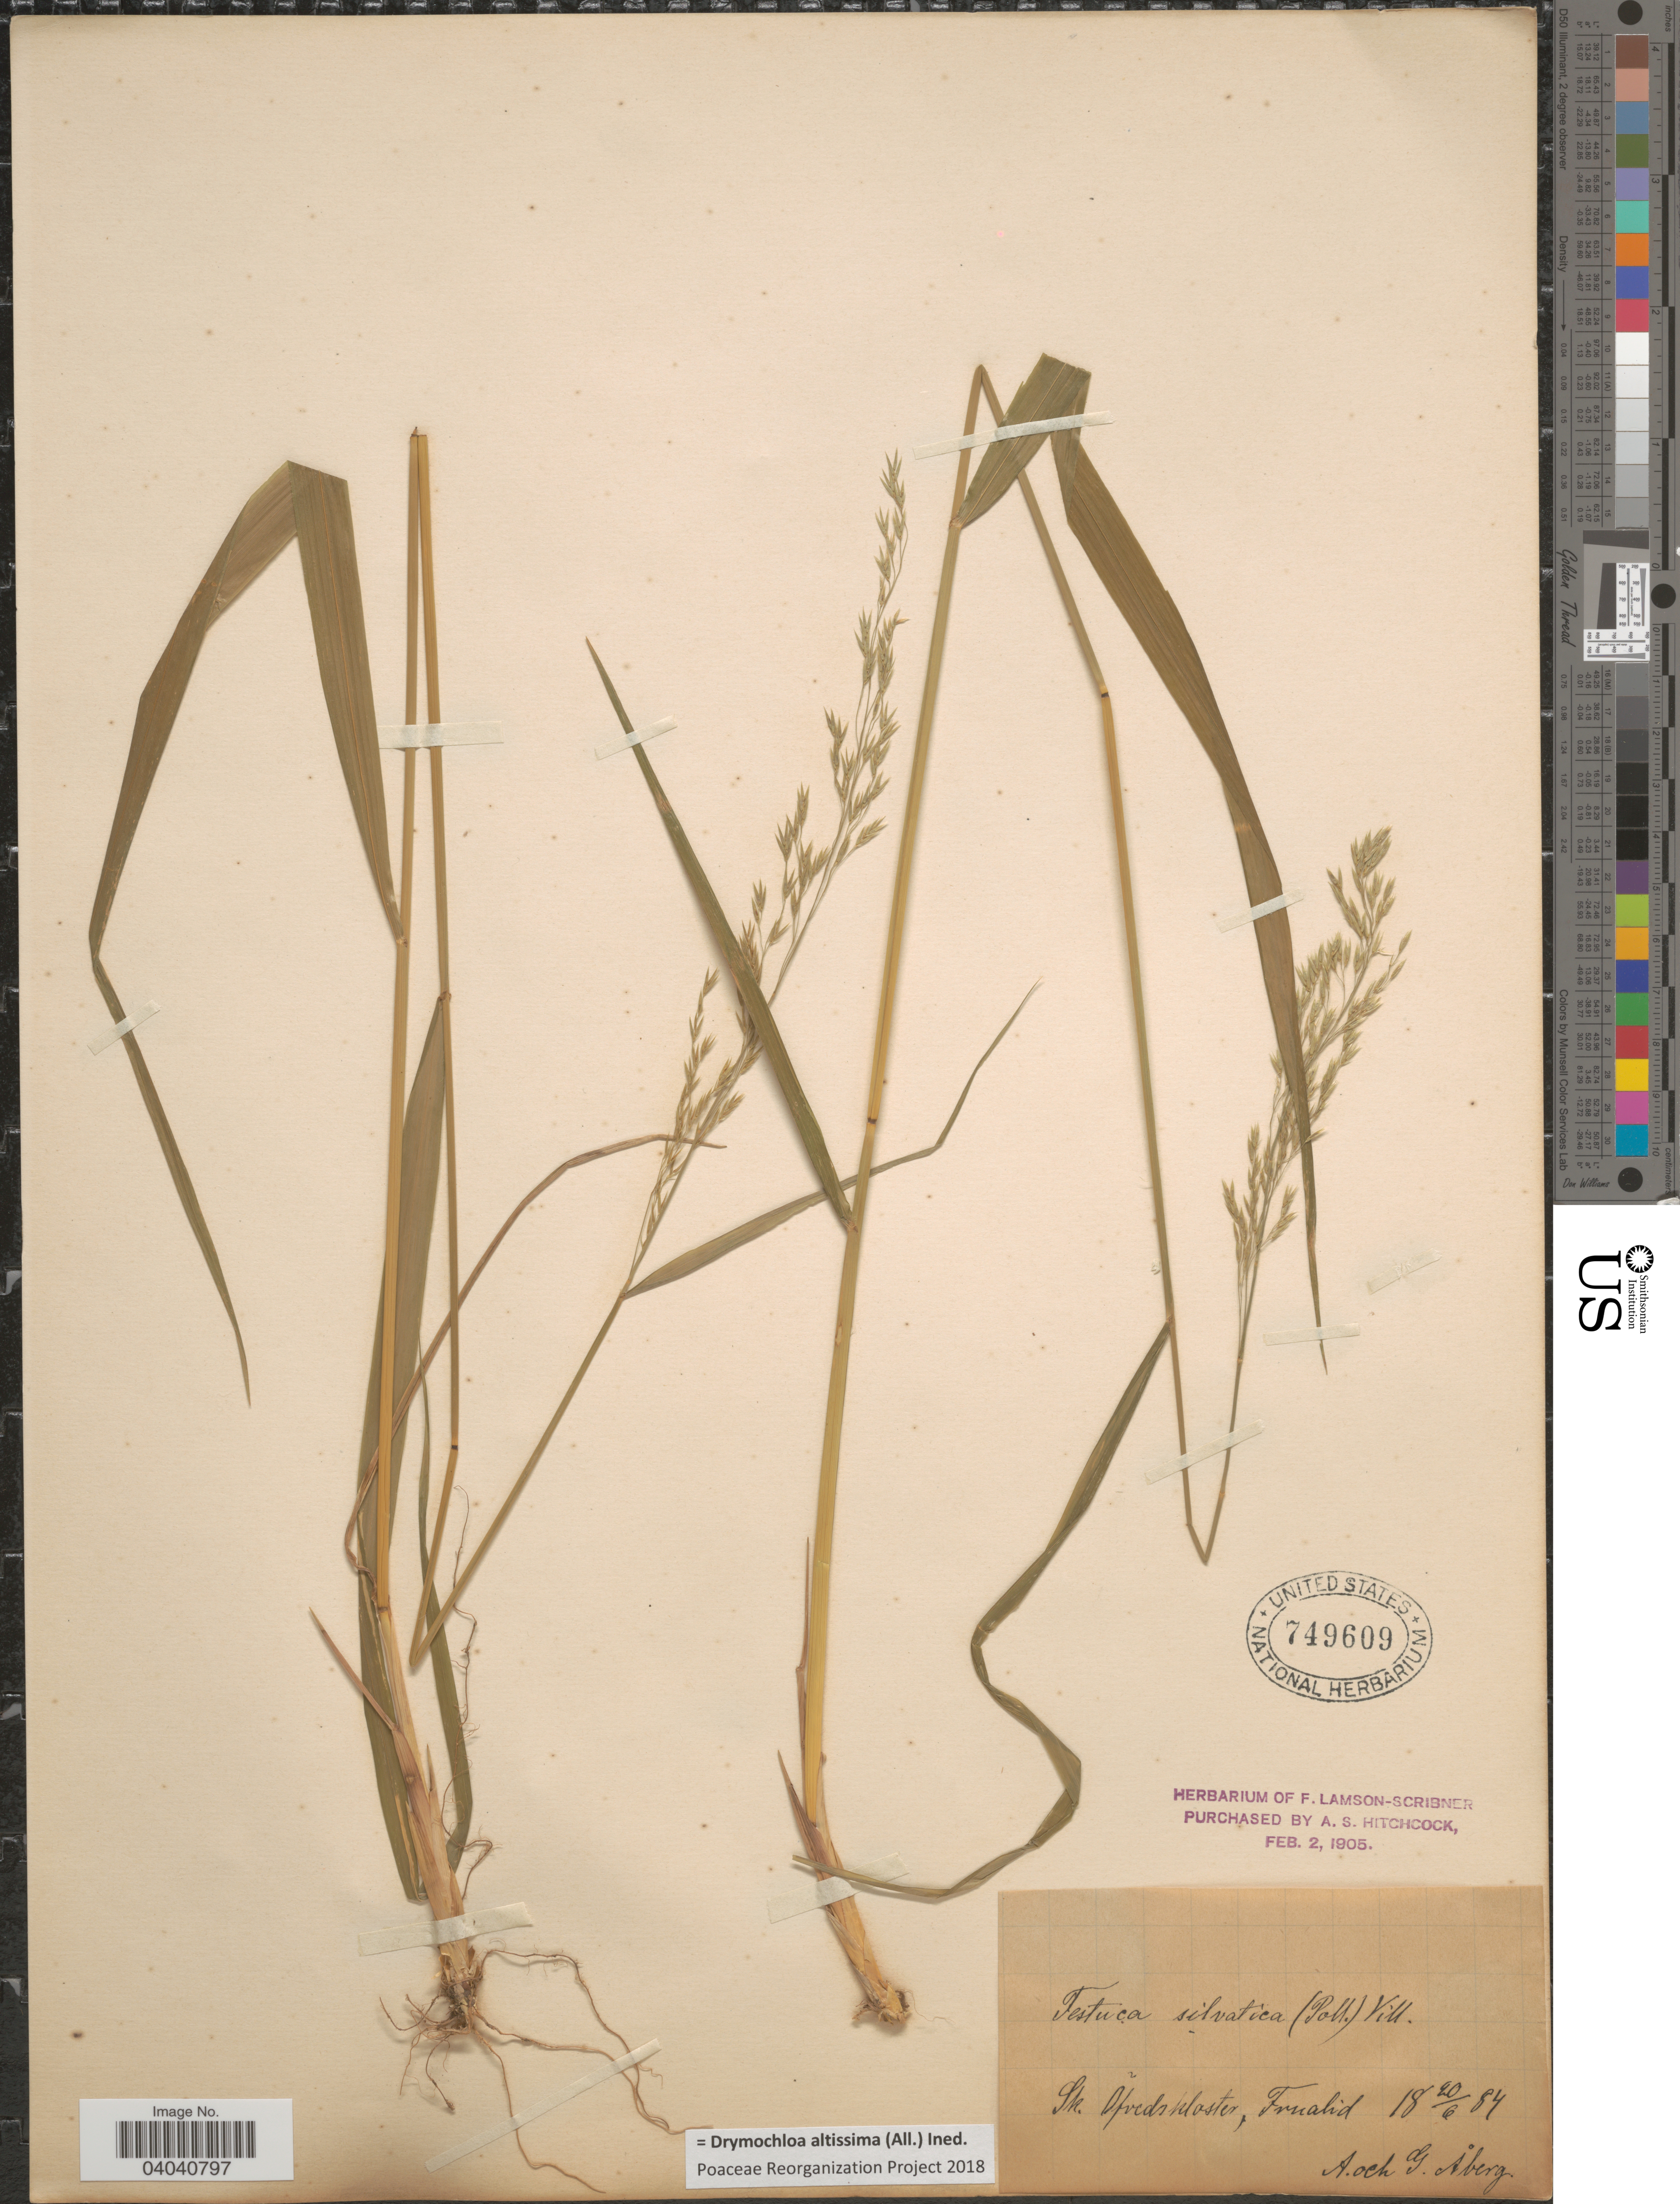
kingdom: Plantae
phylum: Tracheophyta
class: Liliopsida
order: Poales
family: Poaceae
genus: Drymochloa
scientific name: Drymochloa altissima (All.) ined.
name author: (All.)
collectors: G. Aberg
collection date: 1884-06-20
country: Sweden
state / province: Skåne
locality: Sk. Õfvedskloster, Trualid.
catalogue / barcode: US 749609